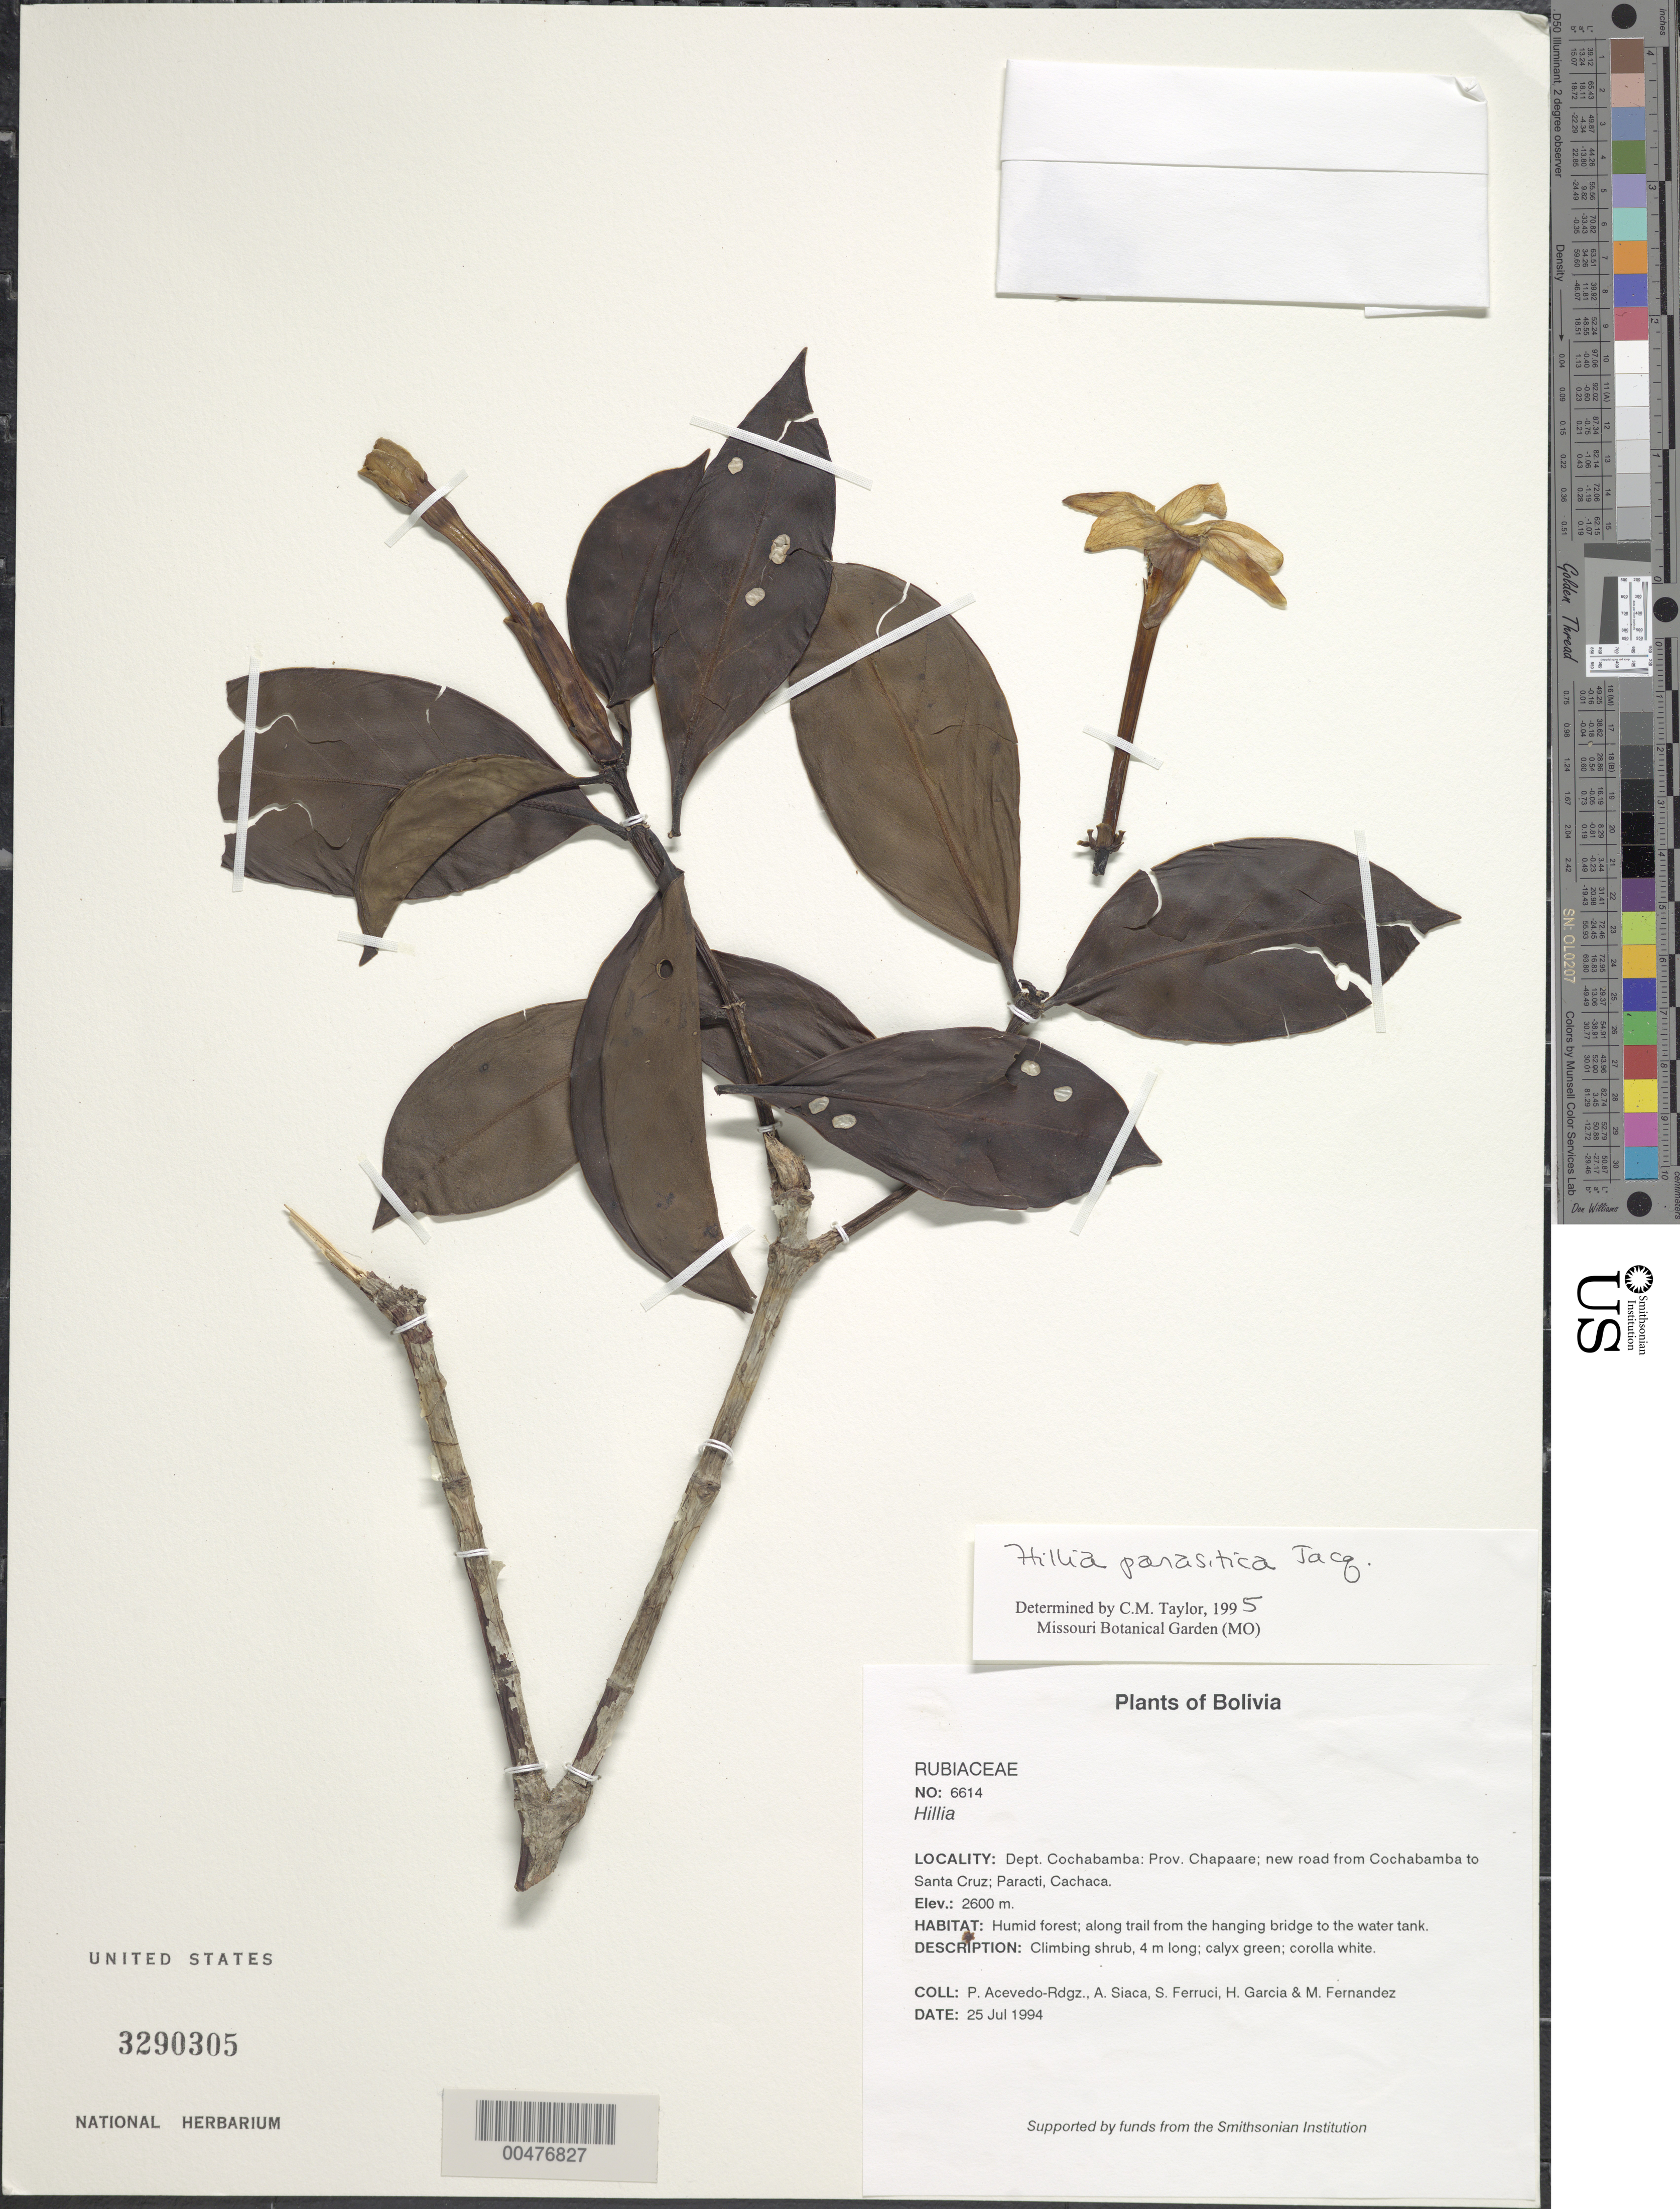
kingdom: Plantae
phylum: Tracheophyta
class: Magnoliopsida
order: Gentianales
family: Rubiaceae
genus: Hillia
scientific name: Hillia sp.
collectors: P. Acevedo-Rodr., A. Siaca, S. Ferrucci, H. Garcia & M. Fernández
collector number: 6614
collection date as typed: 25 Jul 1994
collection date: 1994-07-25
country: Bolivia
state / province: Cochabamba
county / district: Chapaare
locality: Depart. Cochabamba; Prov. Chapaare; new road from Cochabamba to Santa Cruz; Paracti, Cachaca.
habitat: Humid forest; along trail from the hanging bridge to the water tank.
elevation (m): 2600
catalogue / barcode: US 3290305